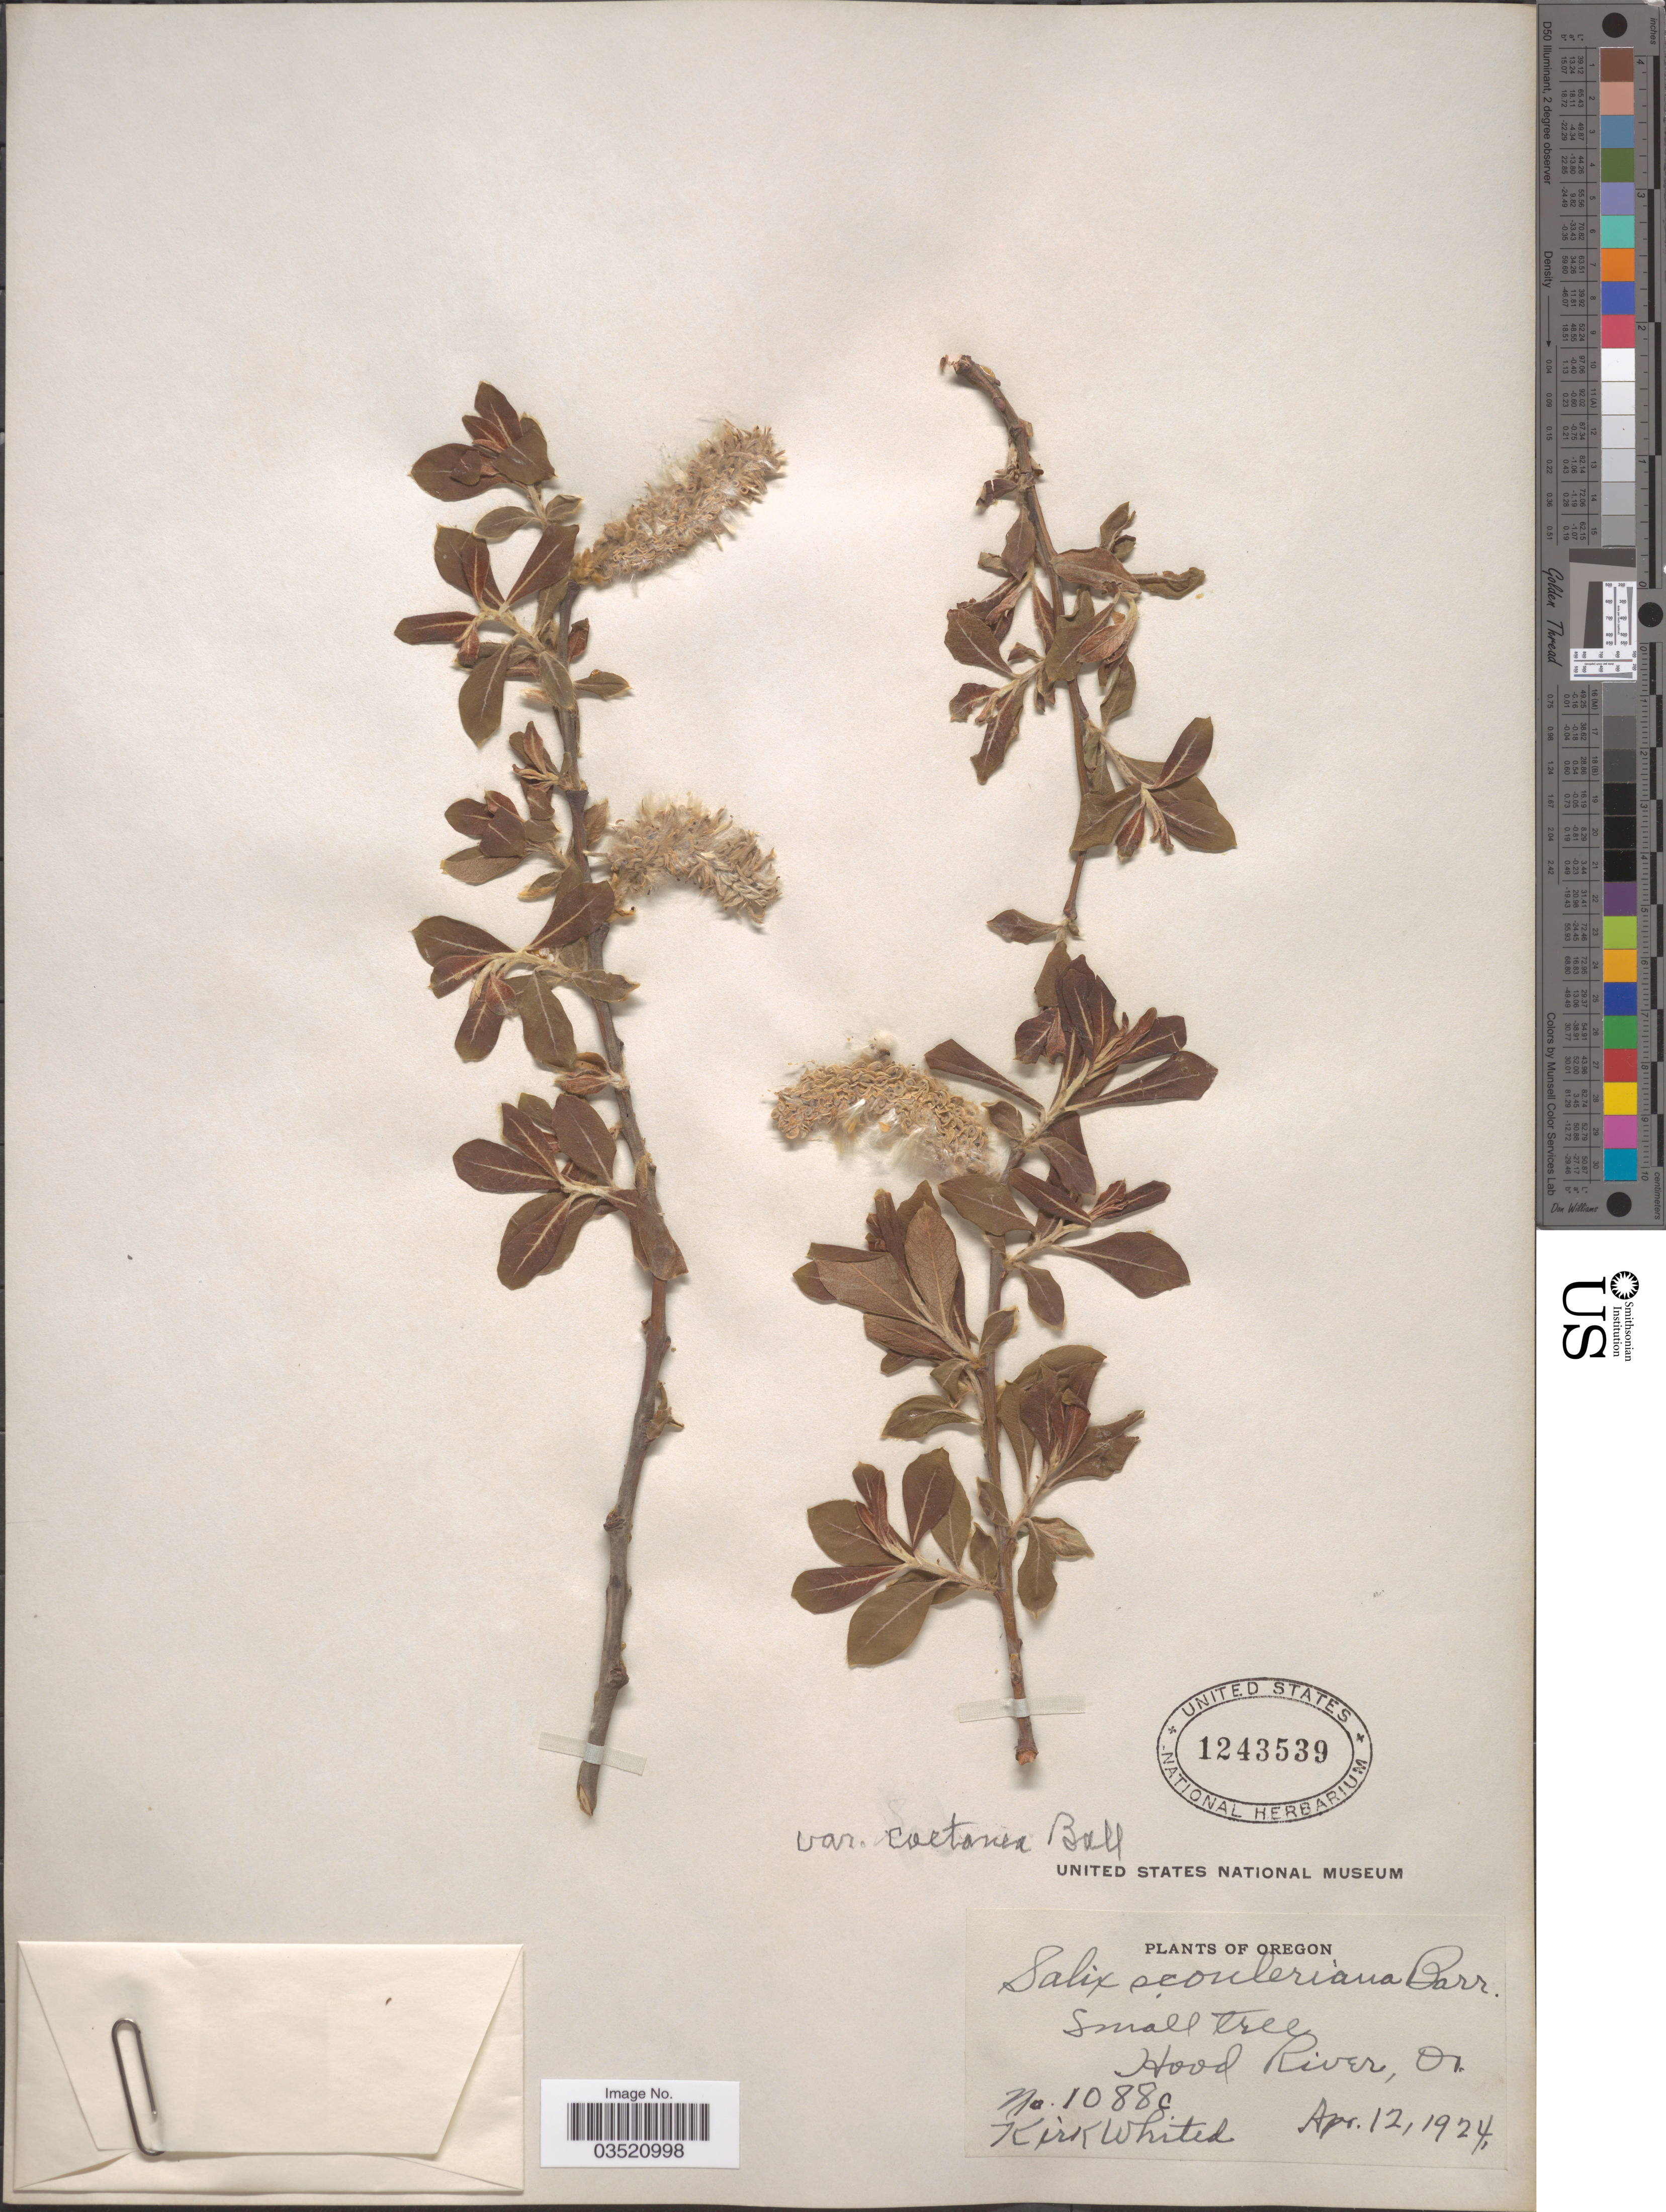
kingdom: Plantae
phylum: Tracheophyta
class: Magnoliopsida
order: Malpighiales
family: Salicaceae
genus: Salix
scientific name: Salix scouleriana var. coetanea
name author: C.R. Ball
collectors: K. Whited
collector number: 1088c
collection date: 1924-04-12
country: United States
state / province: Oregon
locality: Hood River.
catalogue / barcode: US 1243539